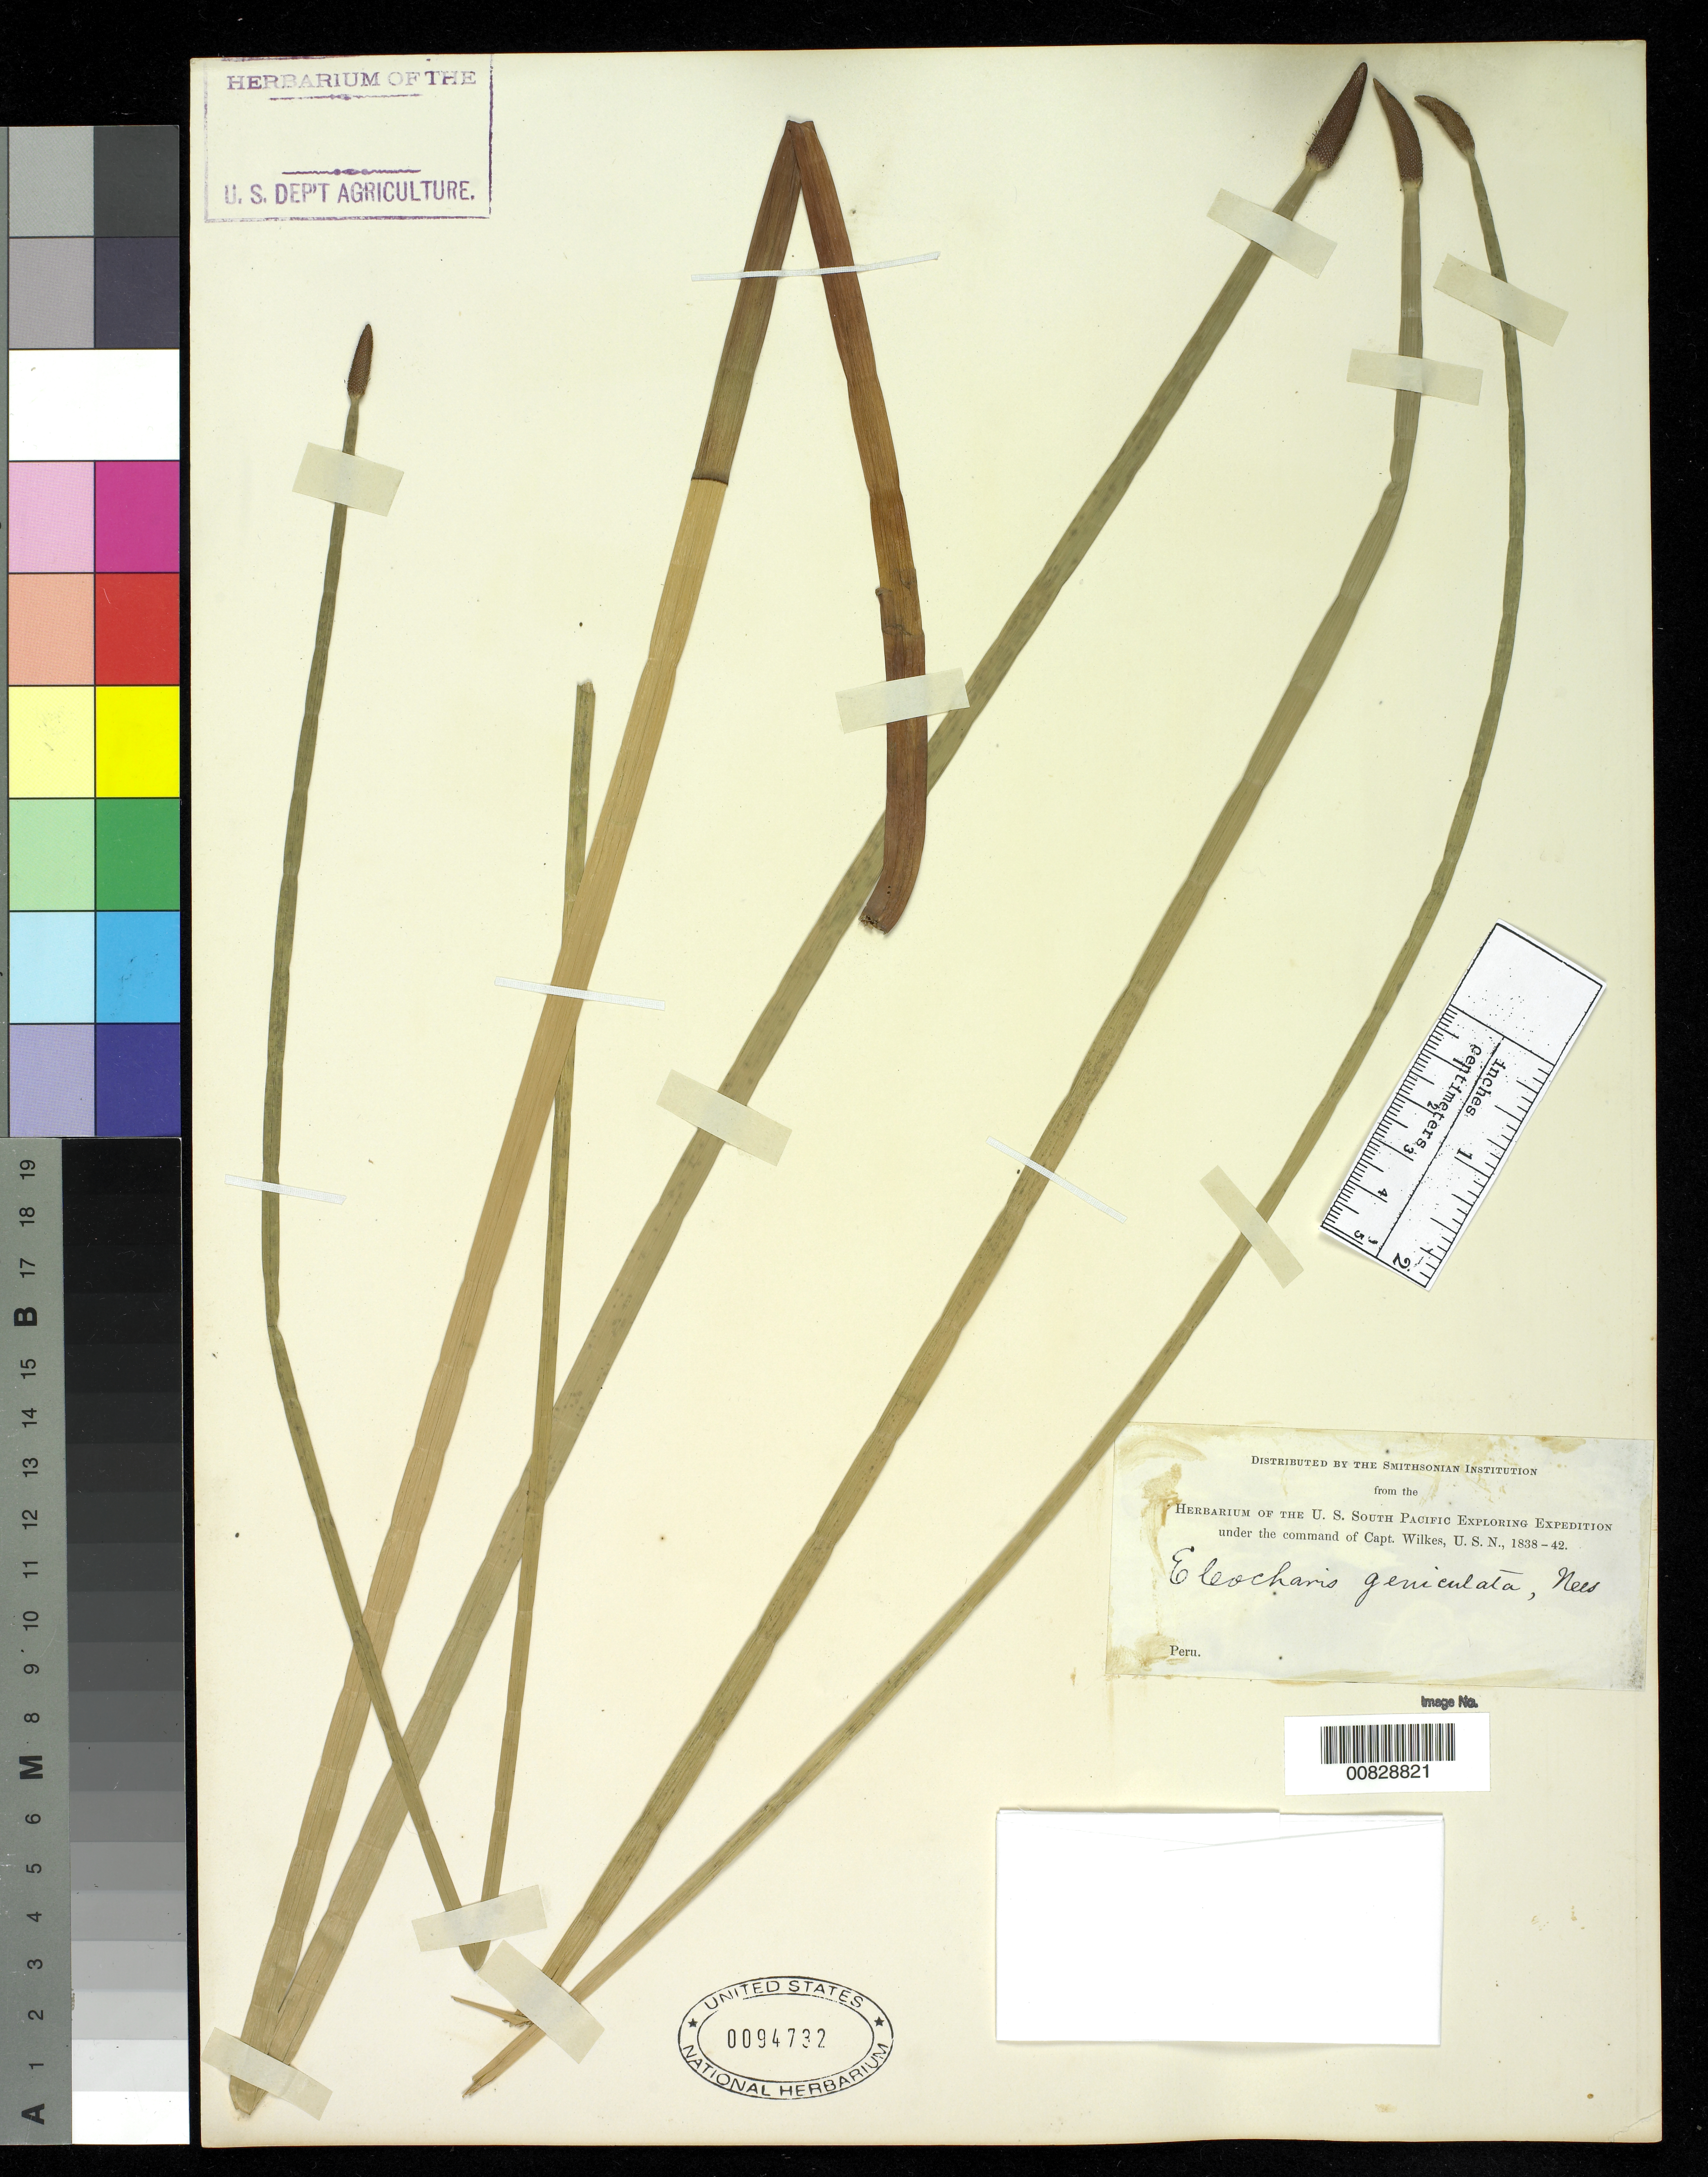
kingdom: Plantae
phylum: Tracheophyta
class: Liliopsida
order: Poales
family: Cyperaceae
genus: Eleocharis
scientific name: Eleocharis elegans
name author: (Kunth) Roem. & Schult.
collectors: Wilkes Explor. Exped.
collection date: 1838/1842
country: Peru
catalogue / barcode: US 94732